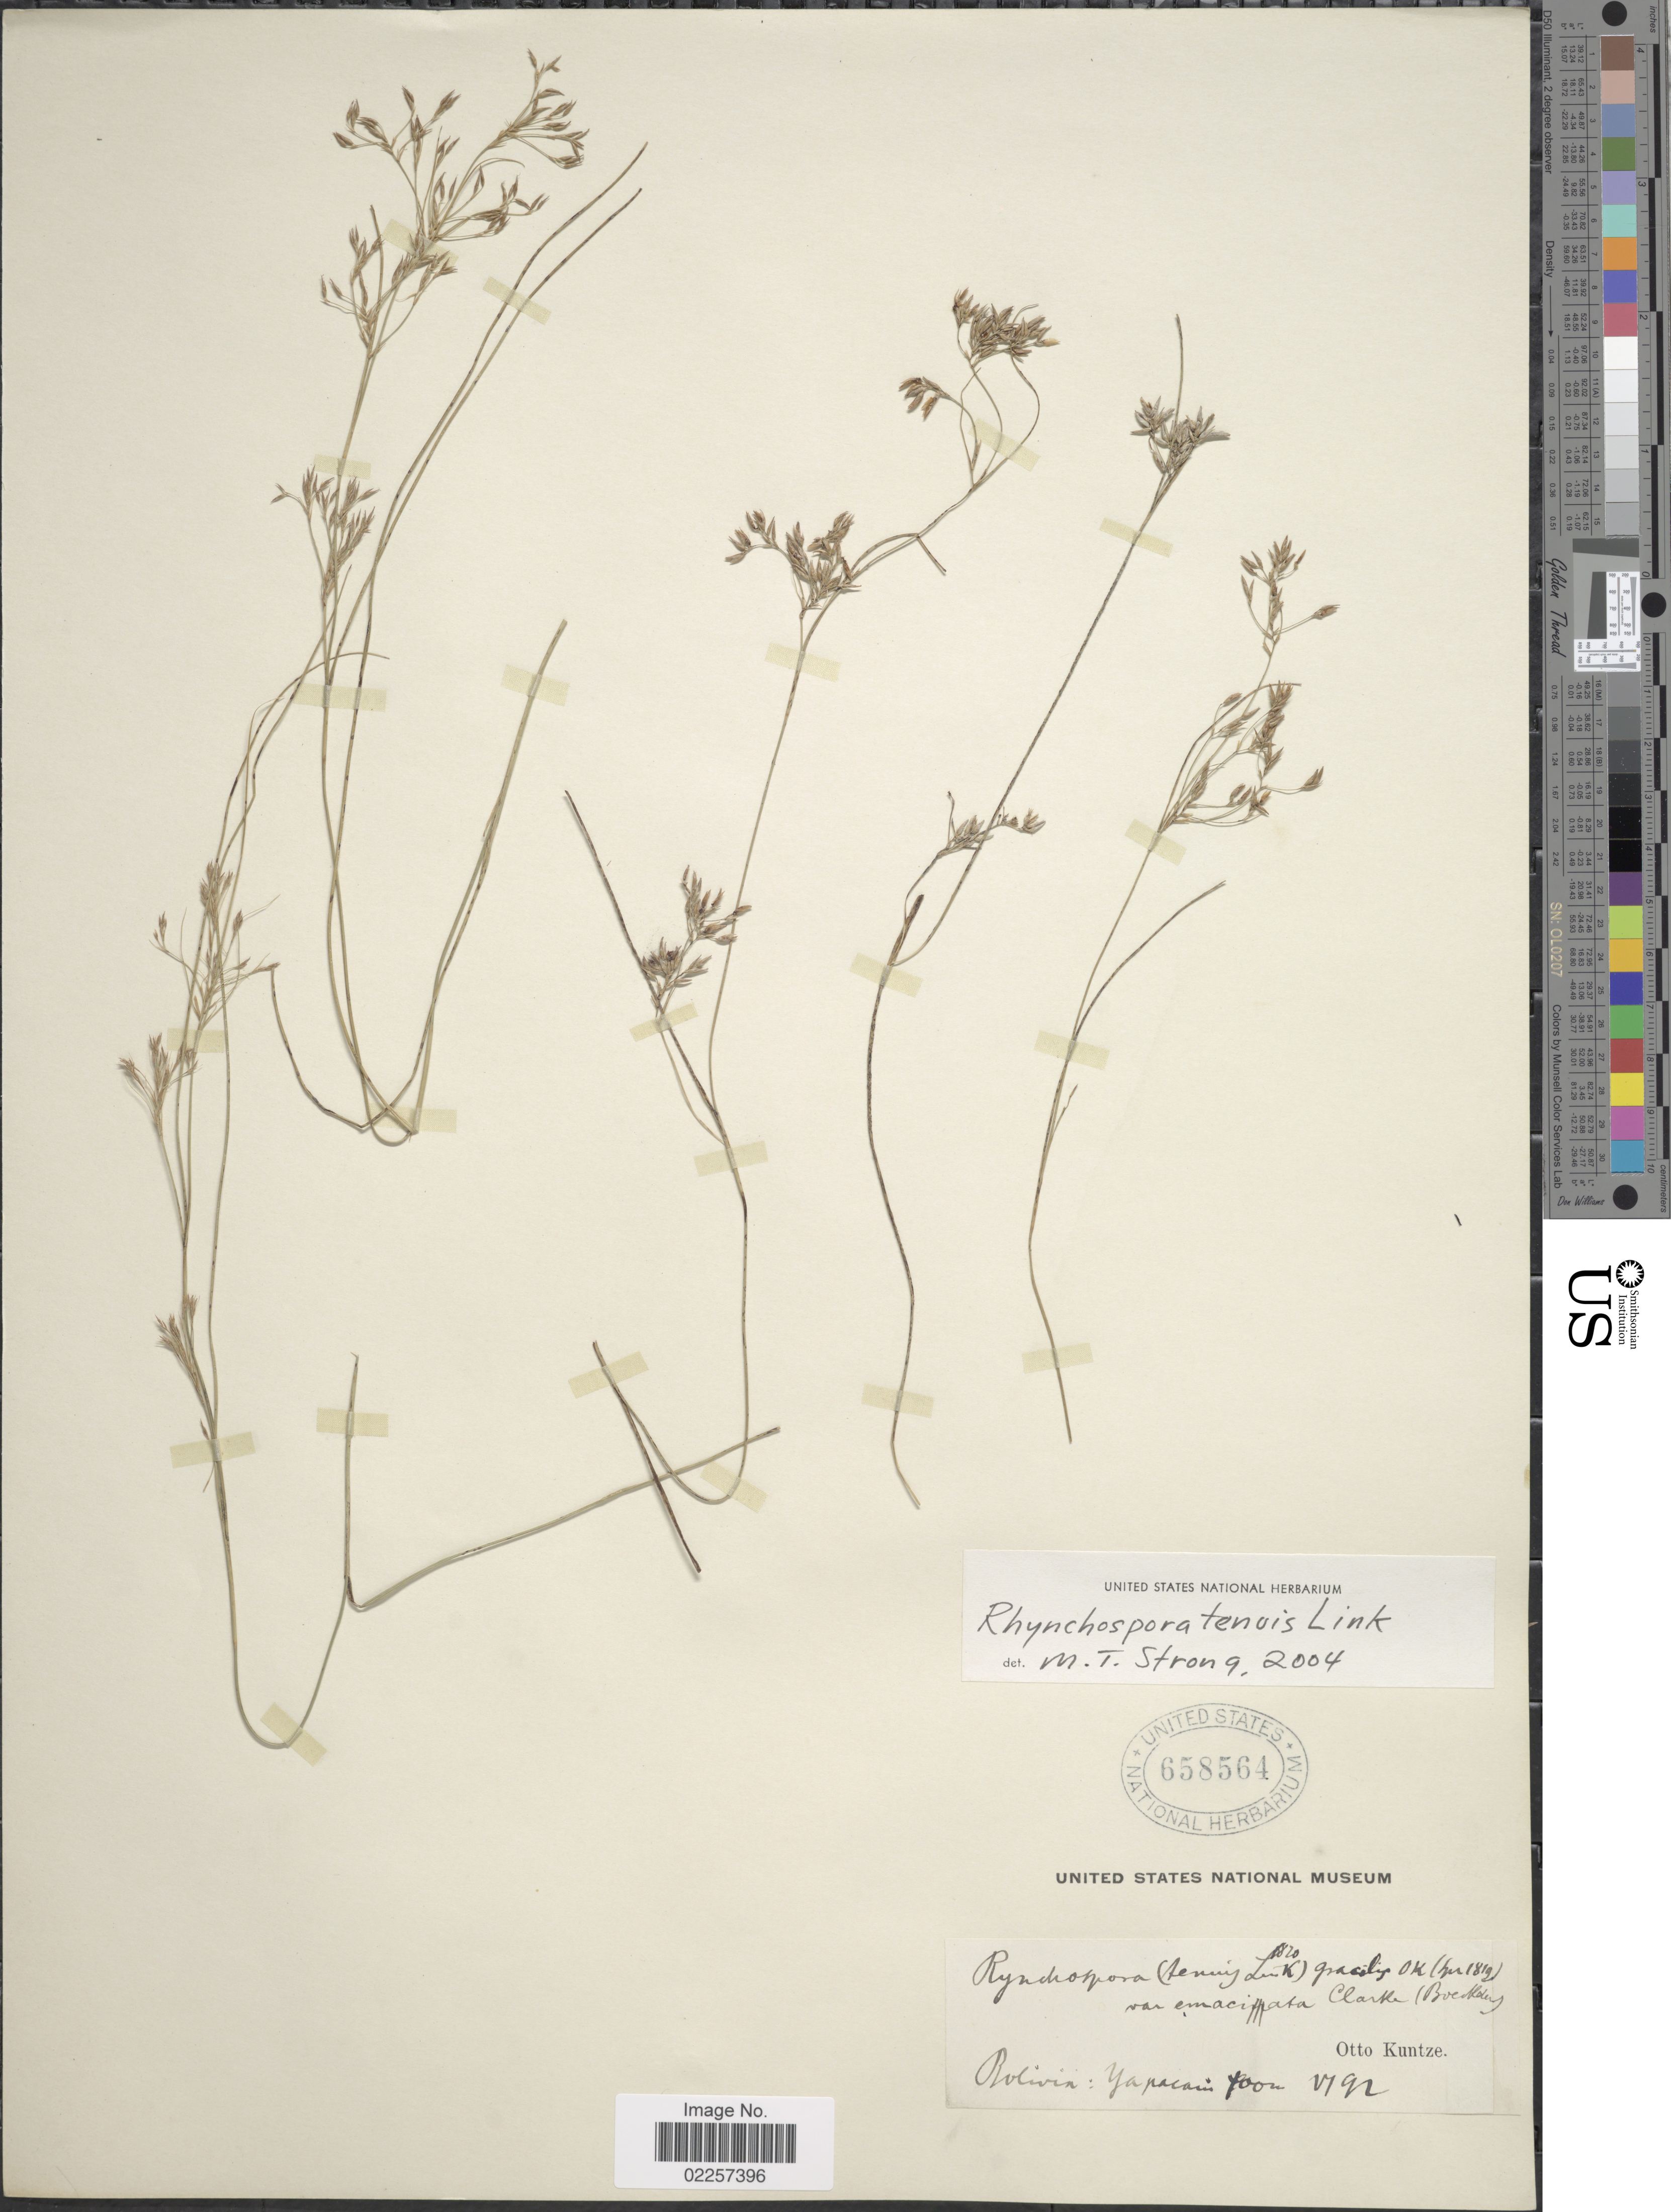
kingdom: Plantae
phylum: Tracheophyta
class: Liliopsida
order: Poales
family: Cyperaceae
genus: Rhynchospora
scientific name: Rhynchospora tenuis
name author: Link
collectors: C.E.O. Kuntze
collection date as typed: Transcribed d/m/y: /5/92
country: Bolivia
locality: Yapacani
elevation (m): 400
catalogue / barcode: US 658564